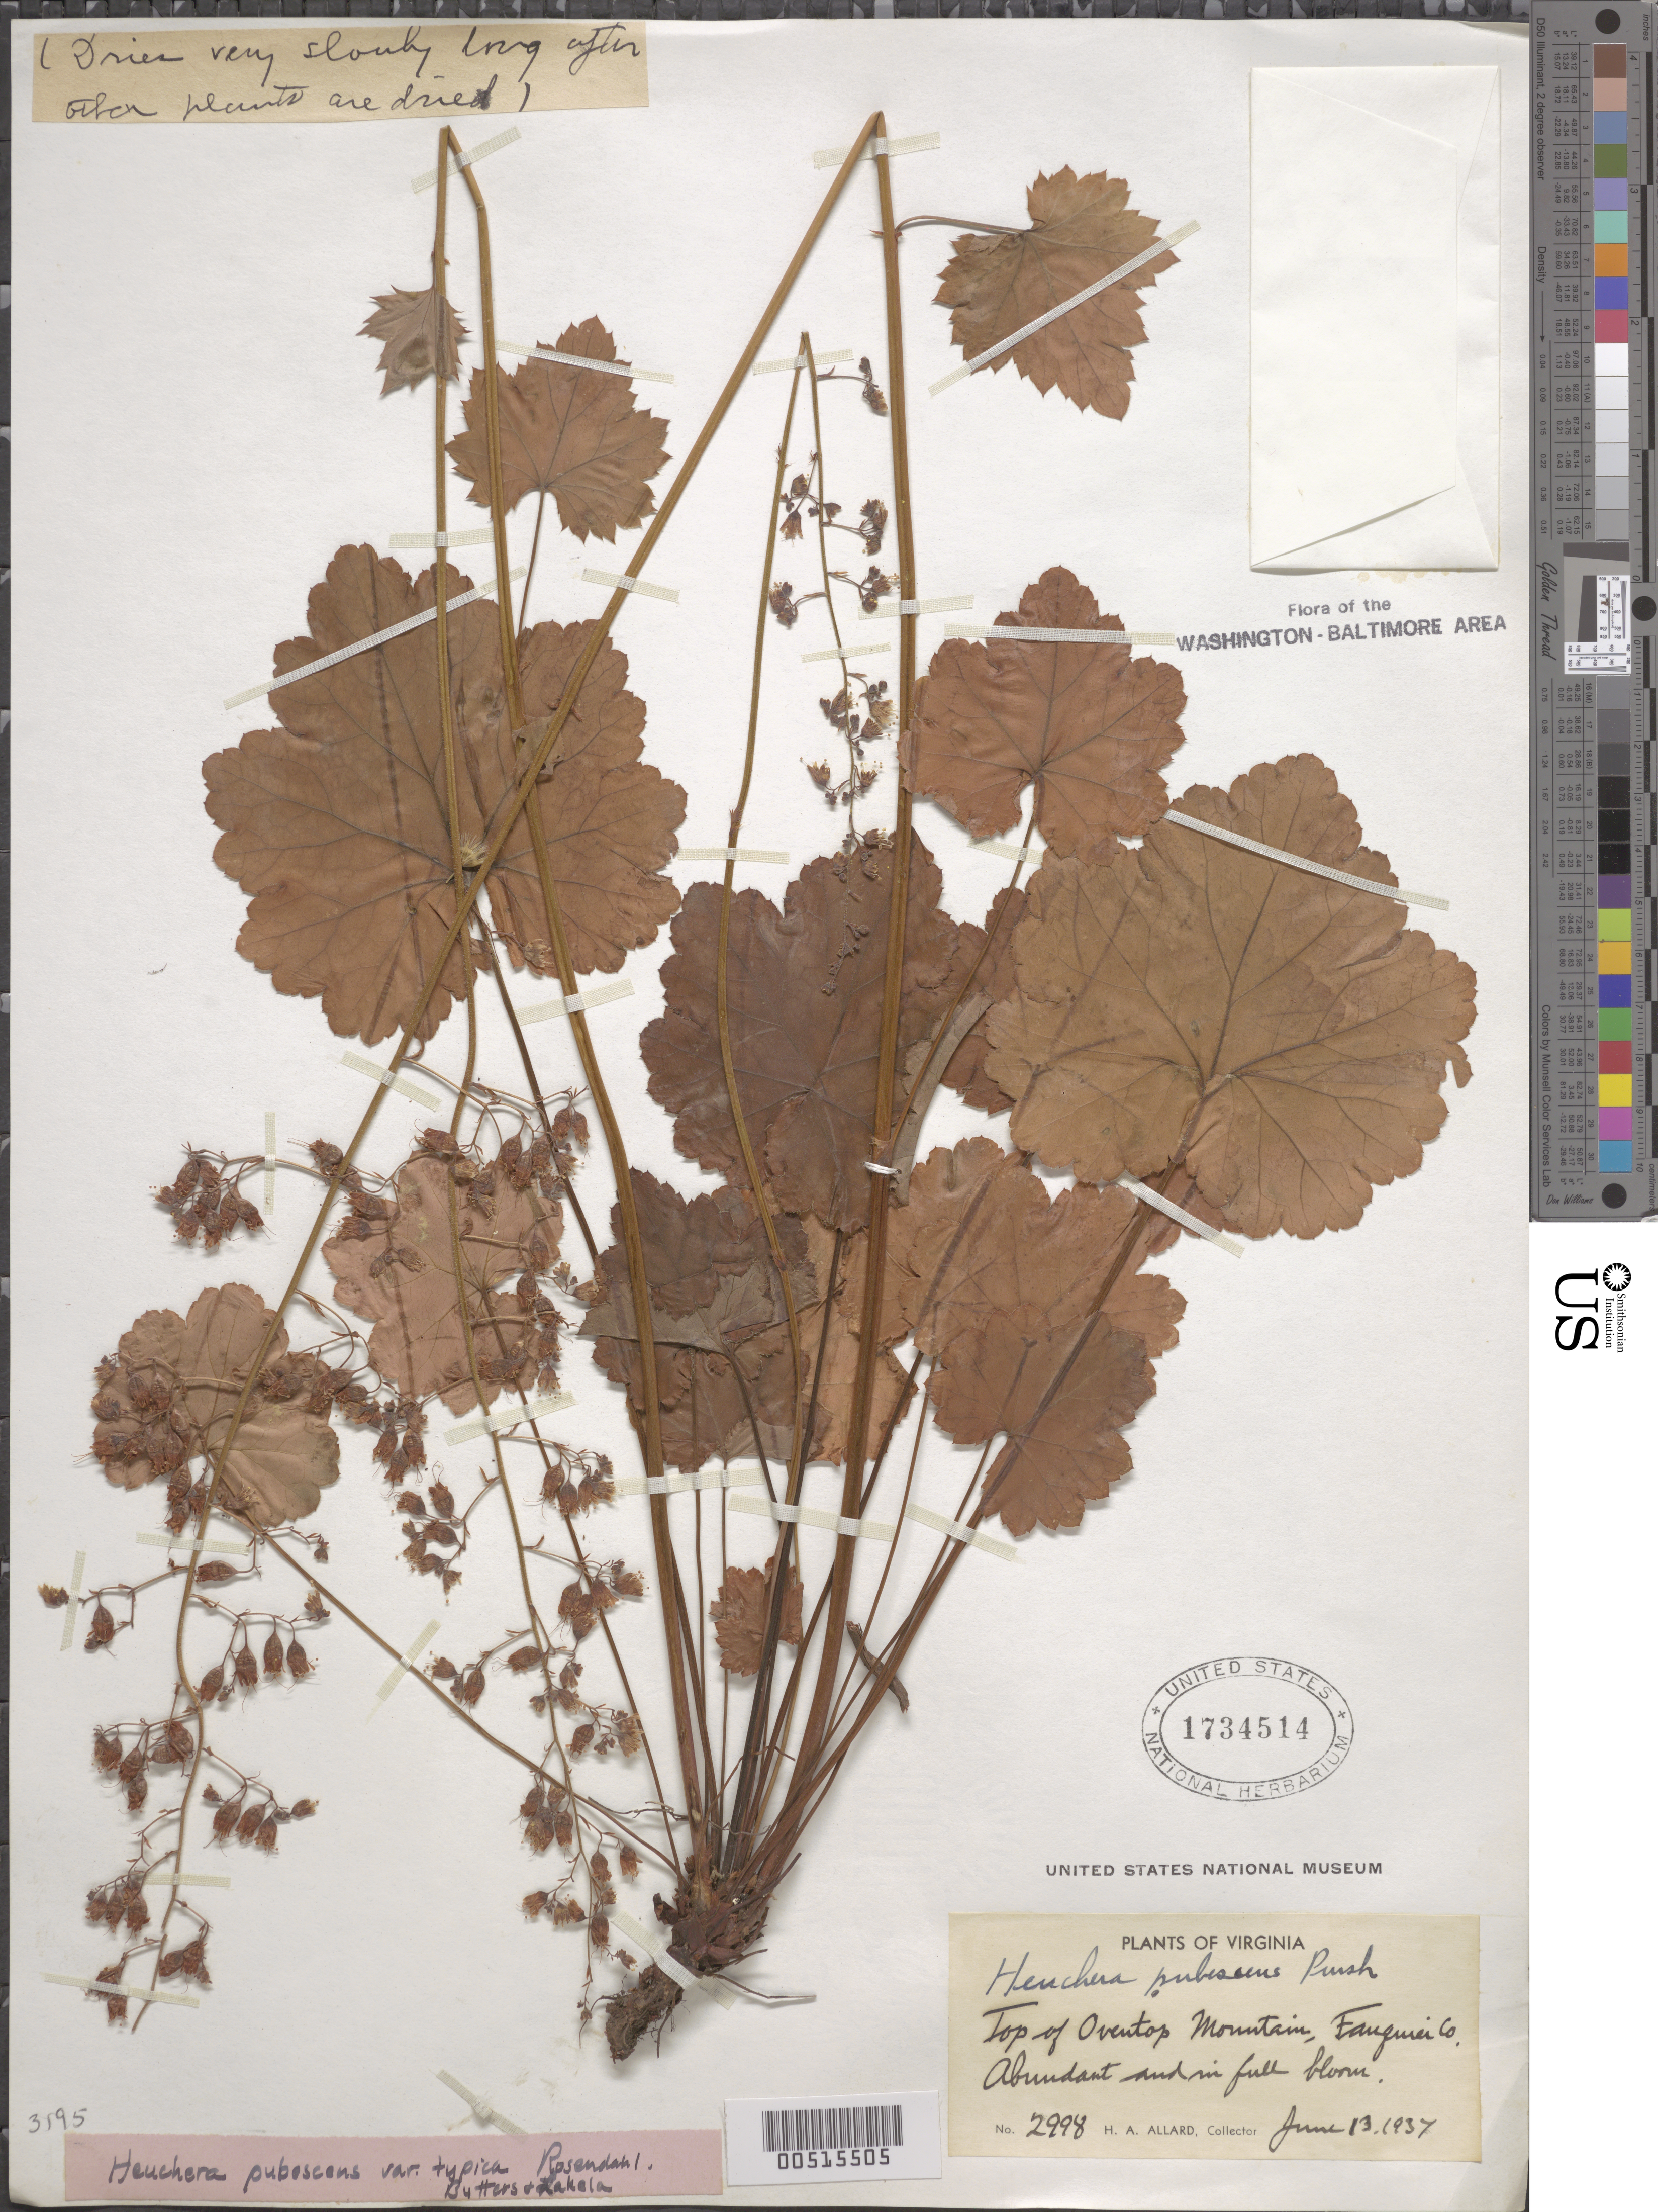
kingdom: Plantae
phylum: Tracheophyta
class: Magnoliopsida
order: Saxifragales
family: Saxifragaceae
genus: Heuchera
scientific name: Heuchera pubescens var. typica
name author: Rosend. et al.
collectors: H. A. Allard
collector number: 2998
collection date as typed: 13 Jun 1937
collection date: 1937-06-13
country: United States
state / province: Virginia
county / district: Fauquier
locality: Oventop Mountain, top of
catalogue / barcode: US 1734514